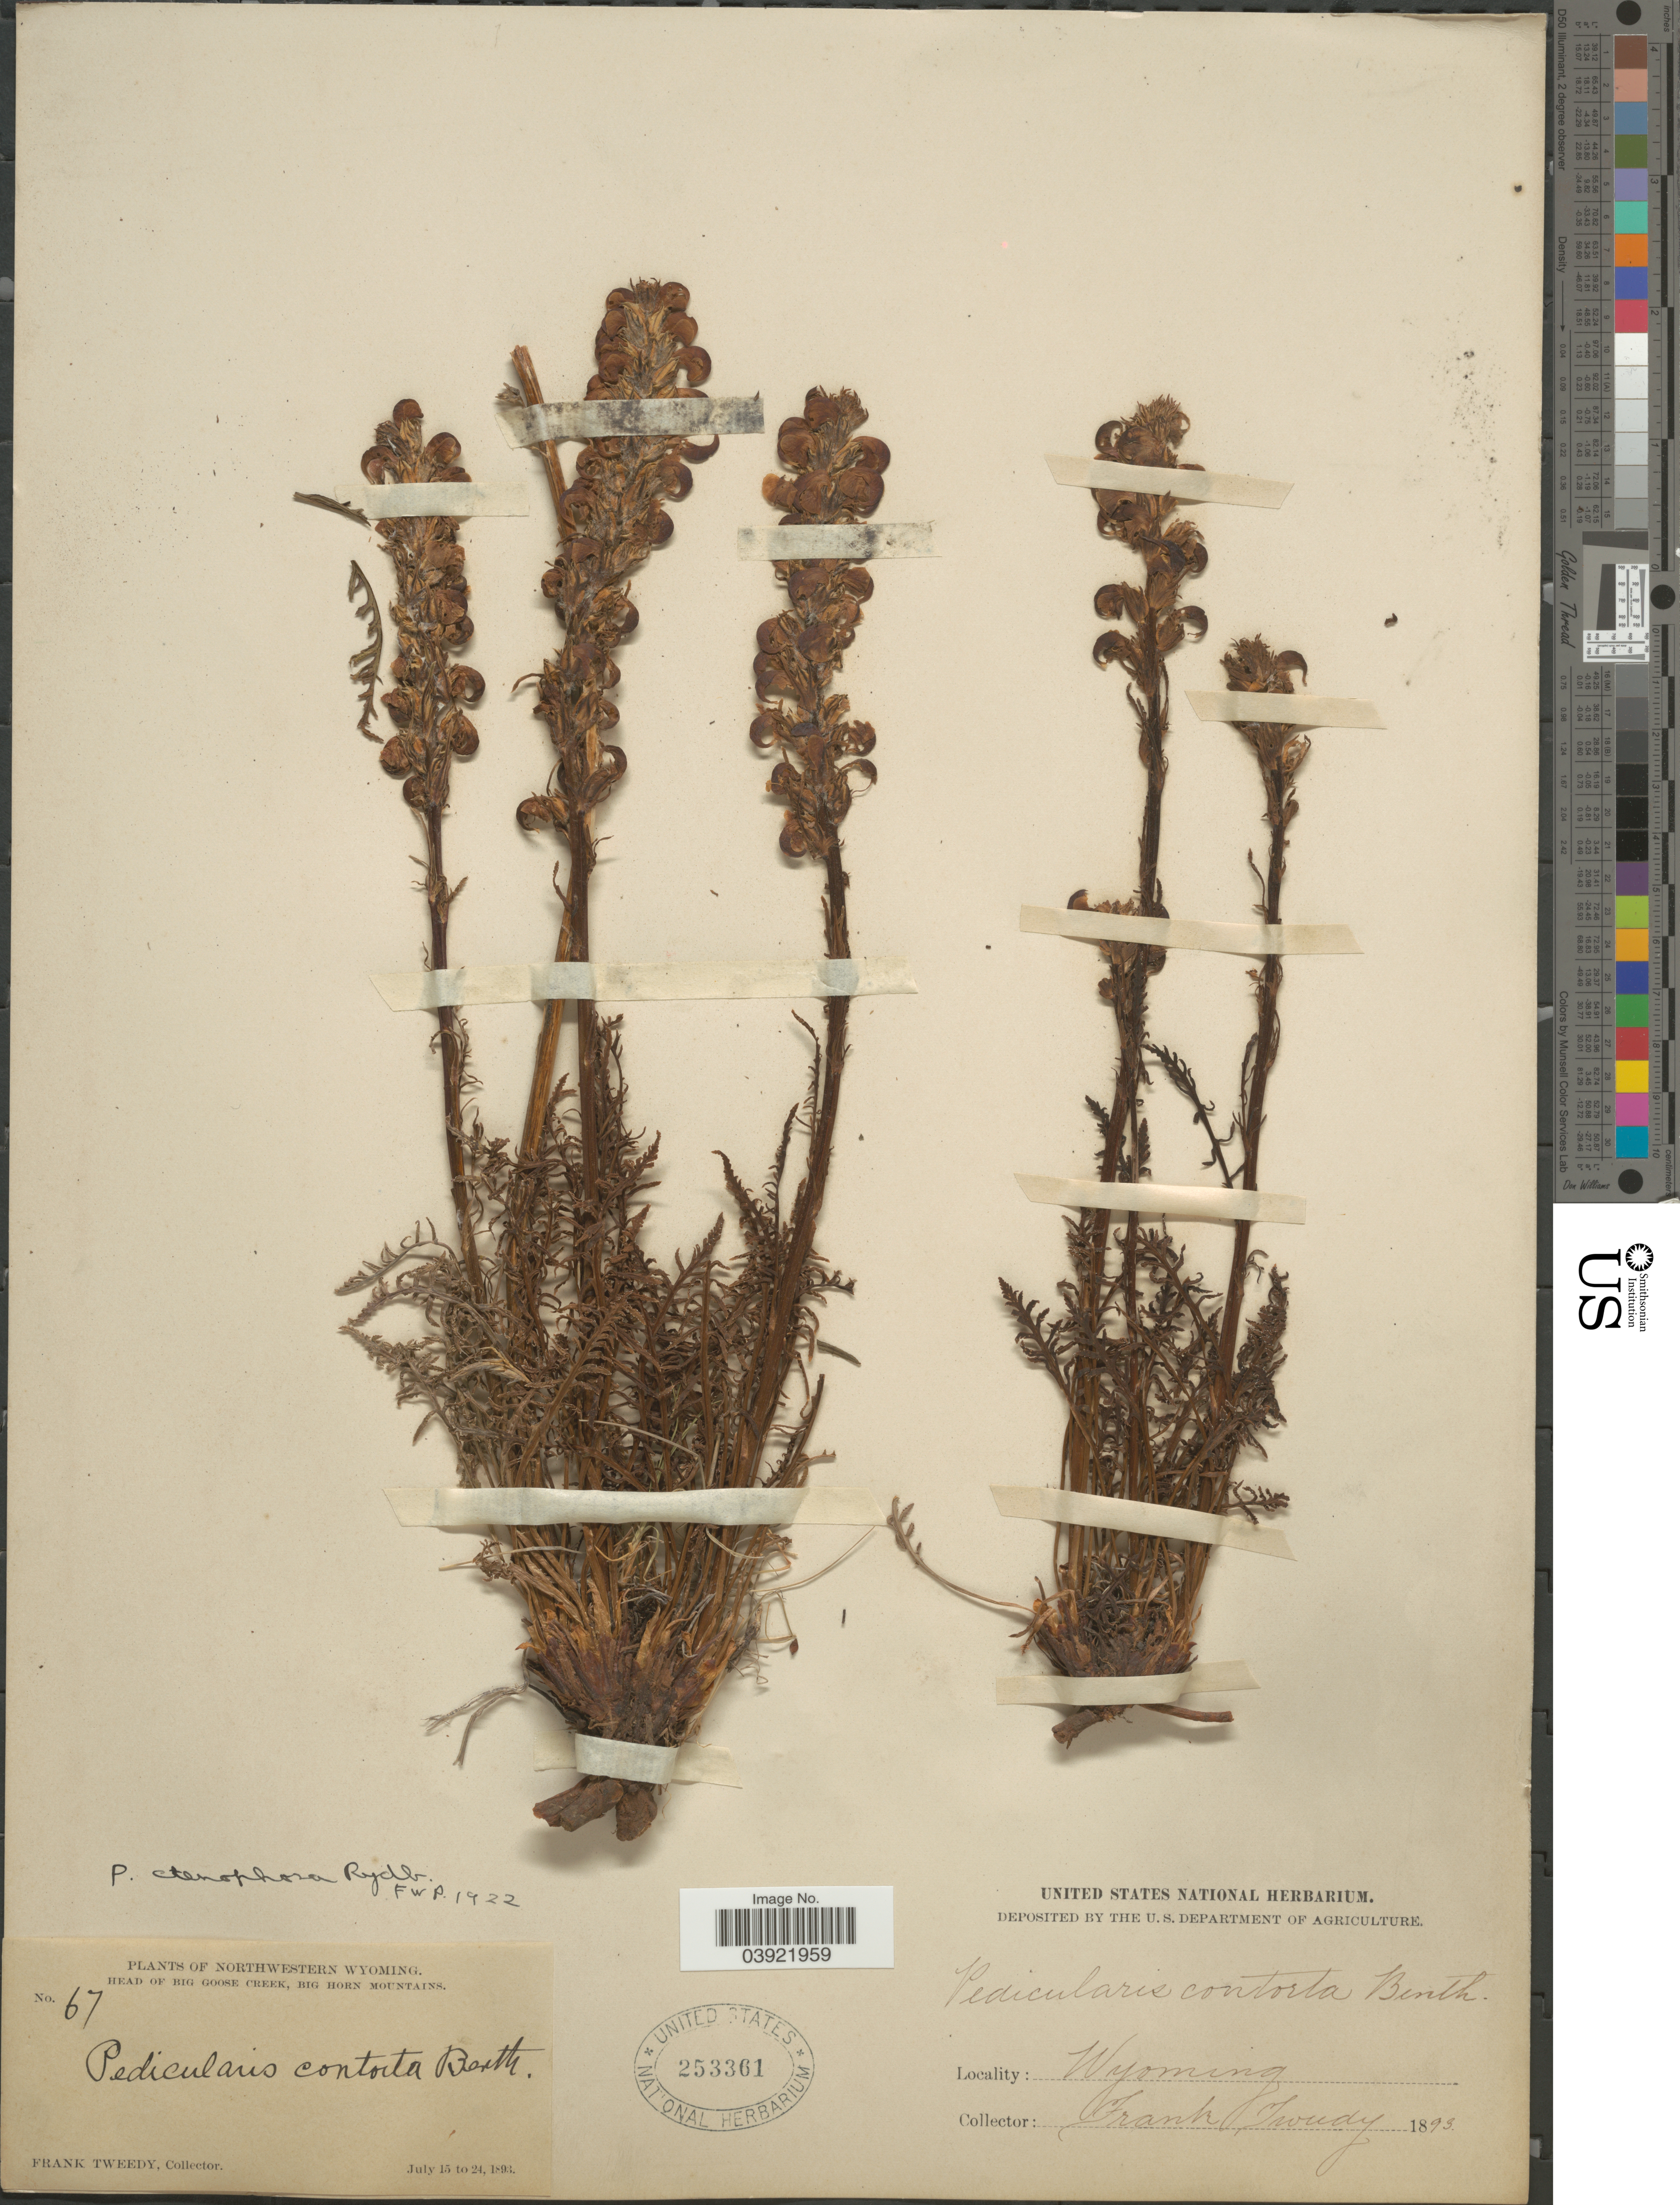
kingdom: Plantae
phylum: Tracheophyta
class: Magnoliopsida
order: Lamiales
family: Orobanchaceae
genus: Pedicularis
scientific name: Pedicularis ctenophora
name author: Rydb.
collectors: F. Tweedy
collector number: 67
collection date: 1893-07-15/1893-07-24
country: United States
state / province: Wyoming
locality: Northwestern Wyoming. Head of Big Goose Creek, Big Horn Mountains.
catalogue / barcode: US 253361